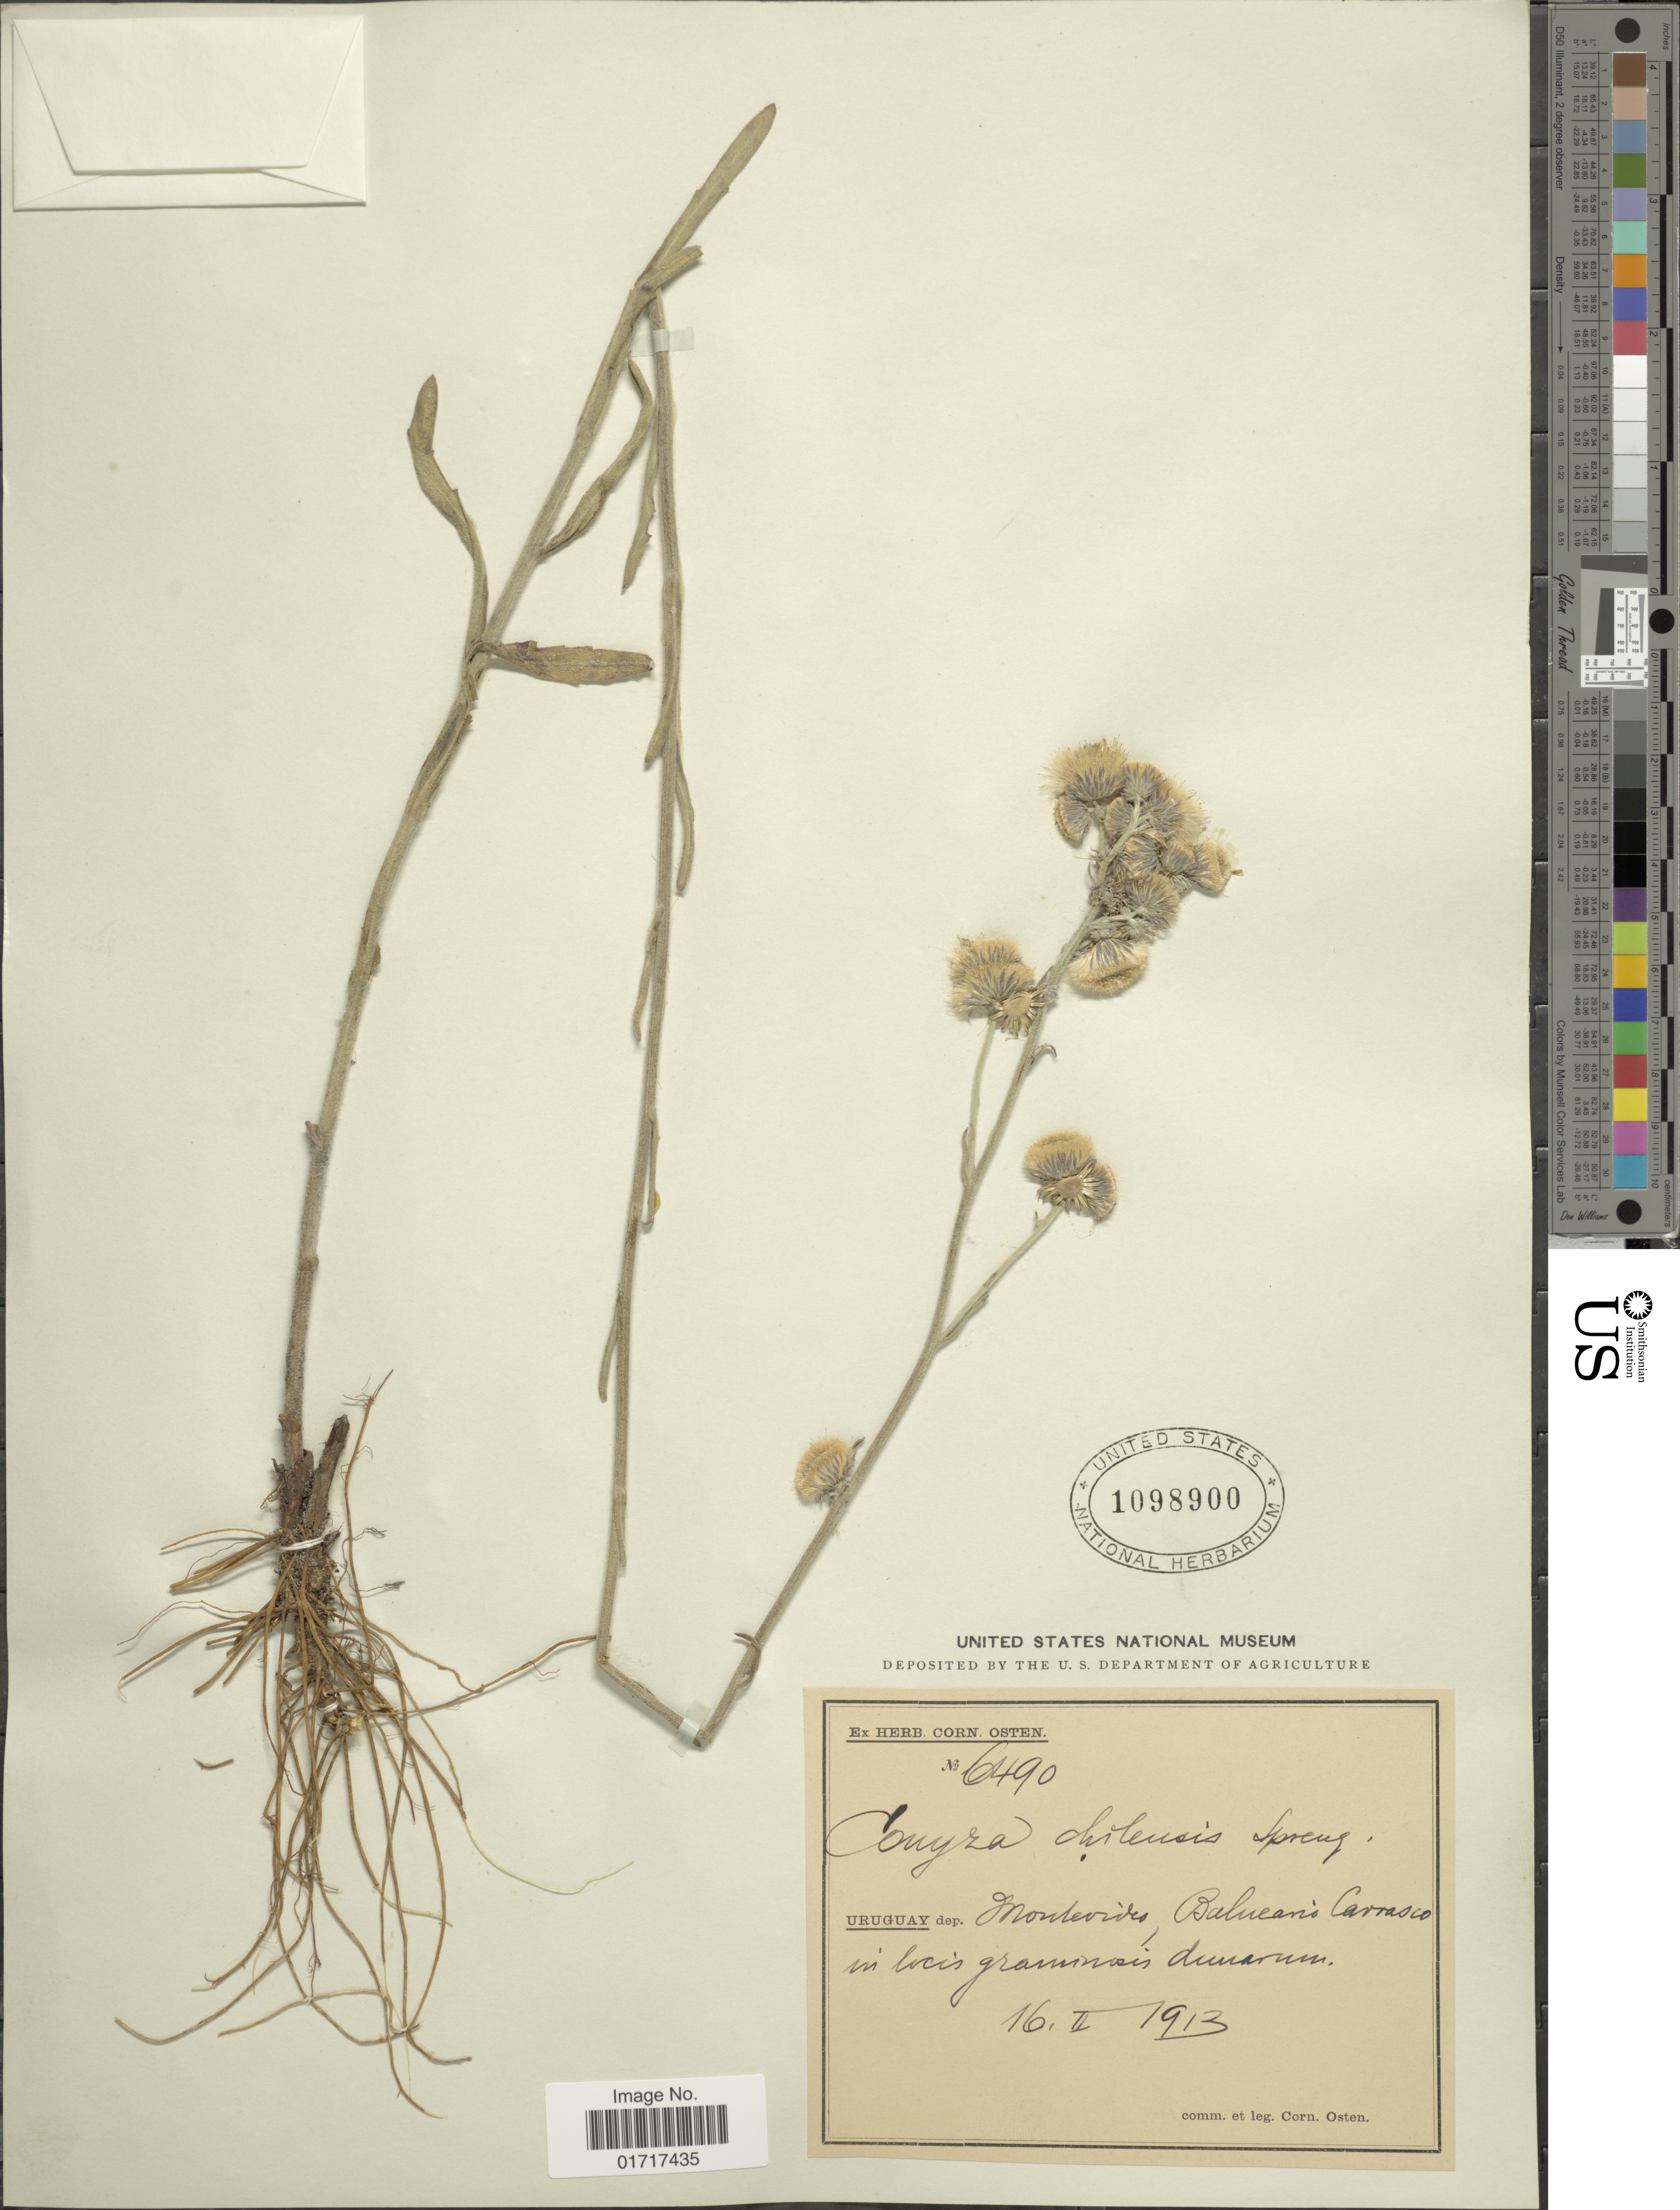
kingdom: Plantae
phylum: Tracheophyta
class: Magnoliopsida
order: Asterales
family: Asteraceae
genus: Conyza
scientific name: Conyza primulaefolia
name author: (Lam.) Cuatrec. & Lourteig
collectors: C. Osten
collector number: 6490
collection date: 1913-02-16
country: Uruguay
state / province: Montevideo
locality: Uruguay dep. Montevideo, Balnearis Carrasco in locis graminosis dunarum.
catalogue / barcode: US 1098900